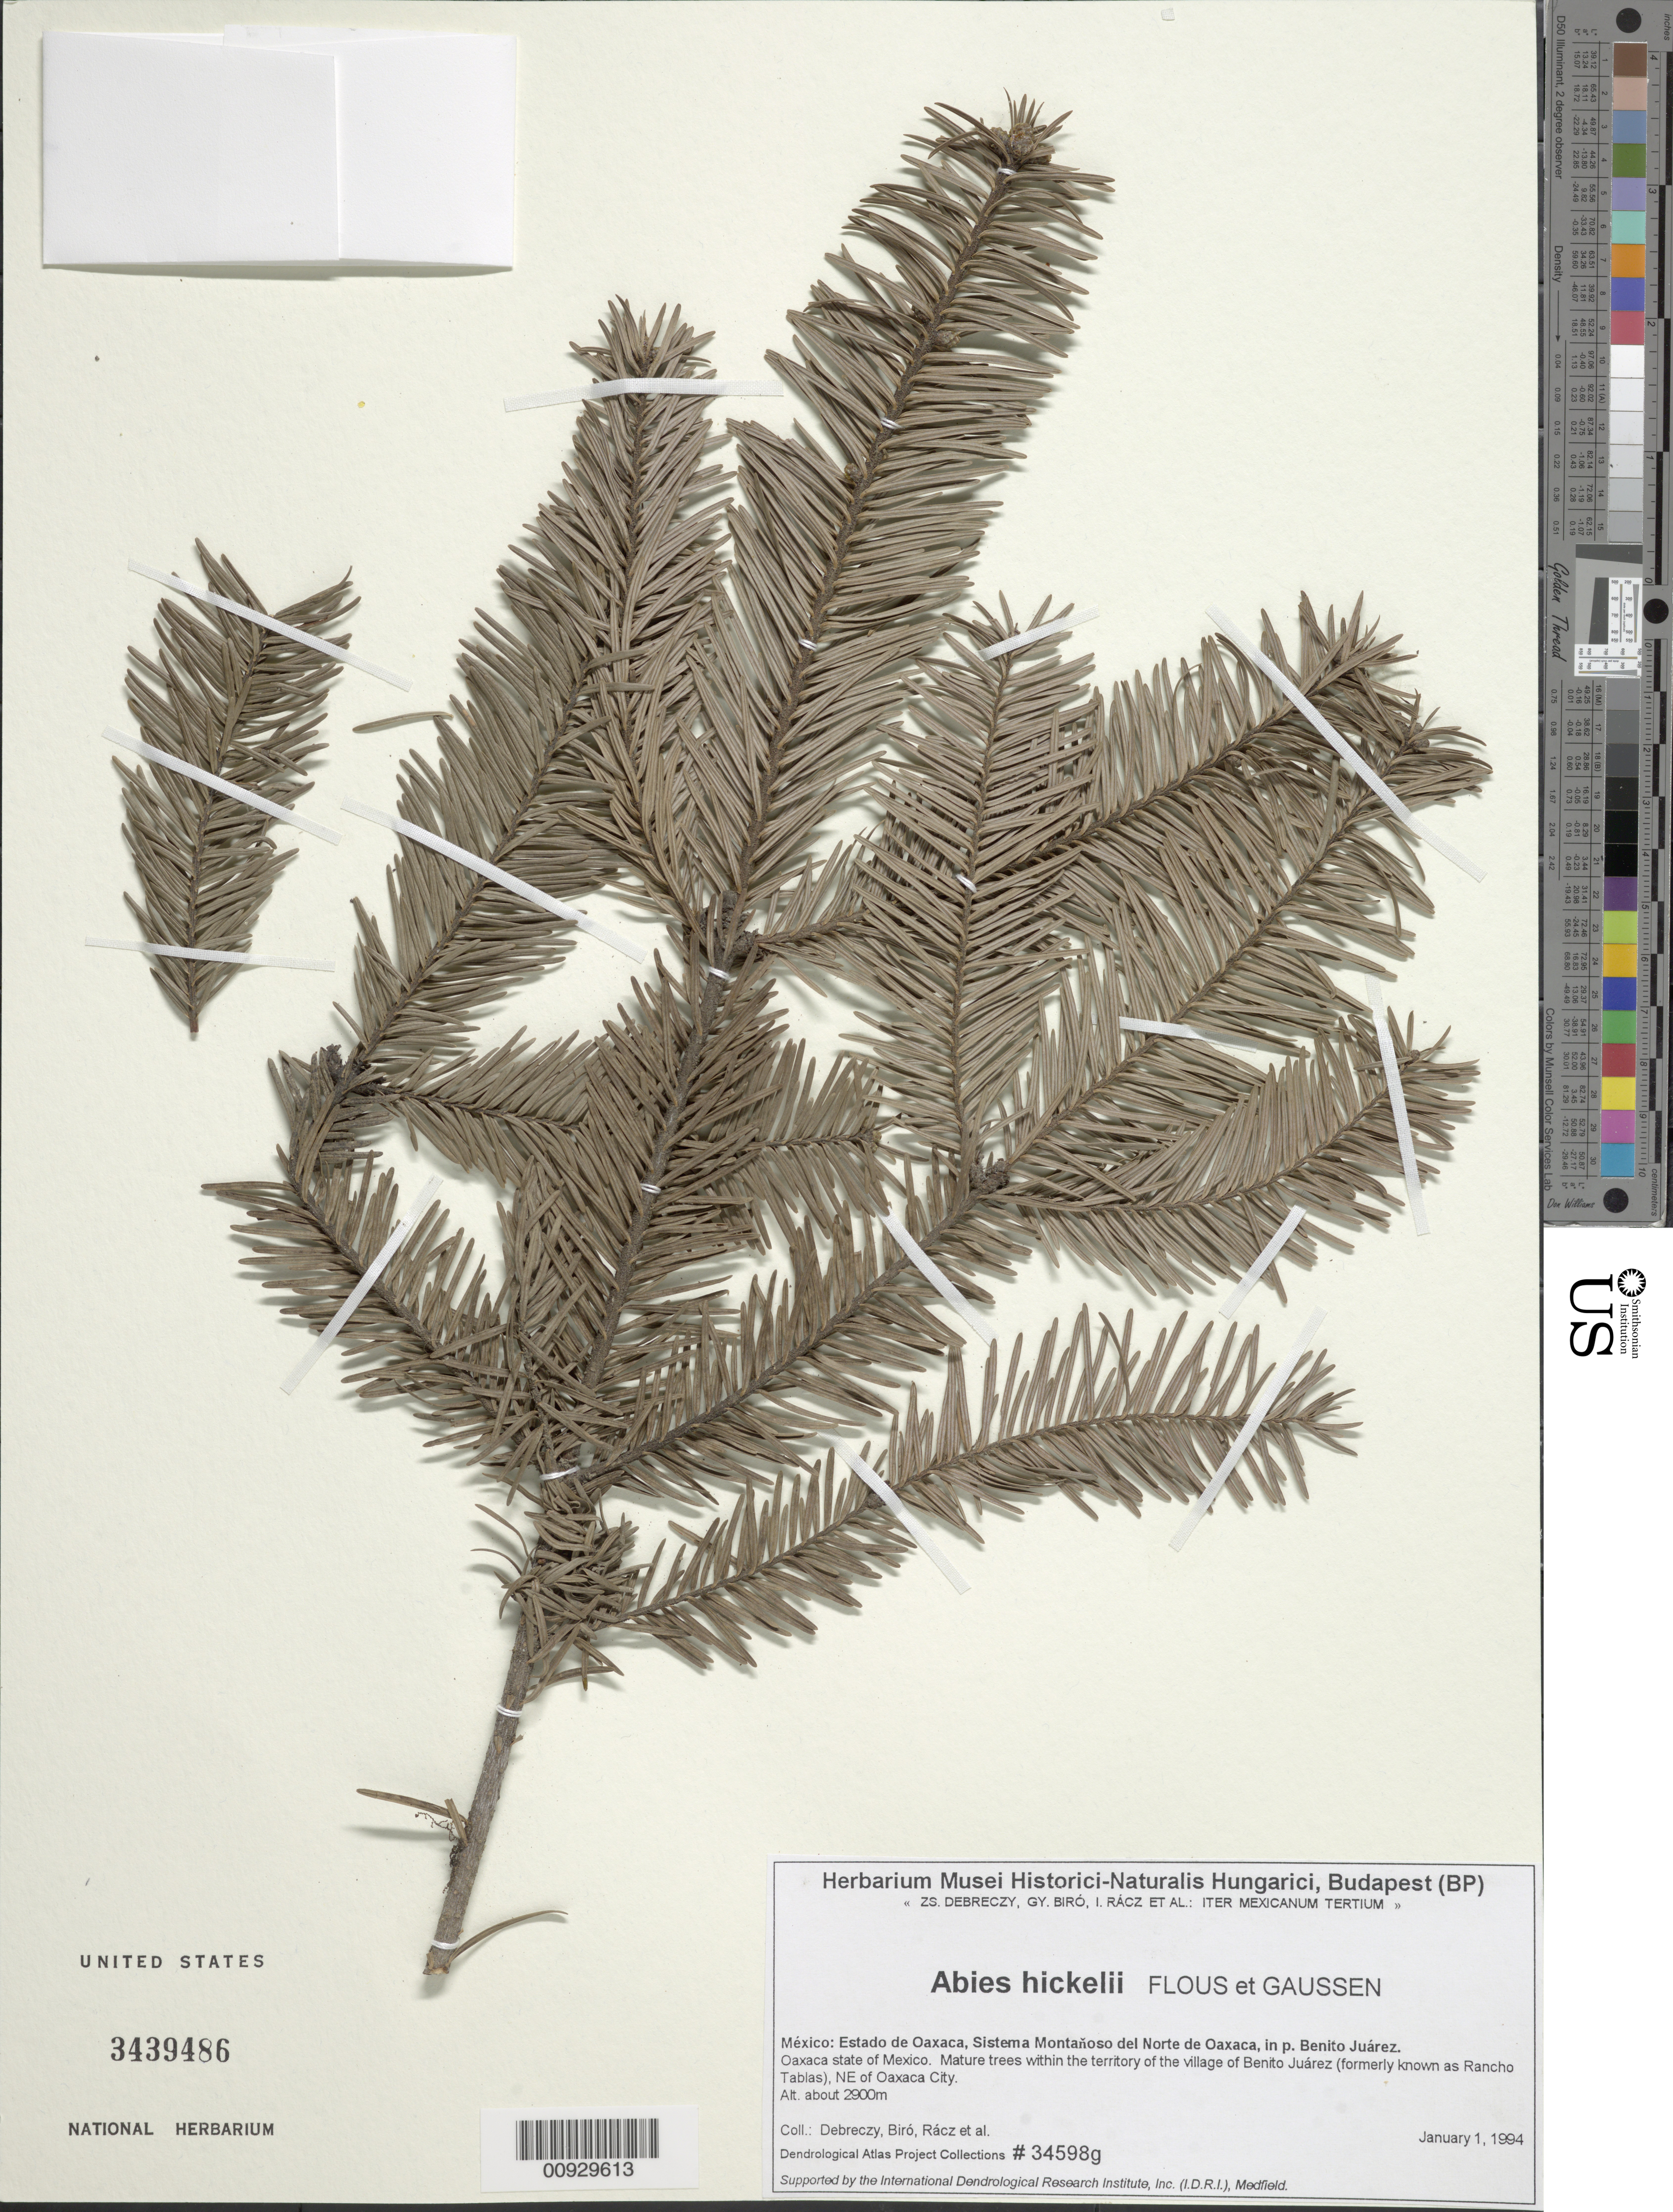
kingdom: Plantae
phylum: Tracheophyta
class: Pinopsida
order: Pinales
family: Pinaceae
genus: Abies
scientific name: Abies hickelii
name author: Flous & Gaussen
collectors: Z. Debreczy, G. Biro, I. Rácz & et al.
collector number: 34598 g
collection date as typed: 01 Jan 1994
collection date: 1994-01-01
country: Mexico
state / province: Oaxaca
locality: Within the territory of the village of Benito Juárez (formely known as Rancho Tablas), NE of Oaxaca City. Sistema Montañoso del Norte de Oaxaca.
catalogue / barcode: US 3439486